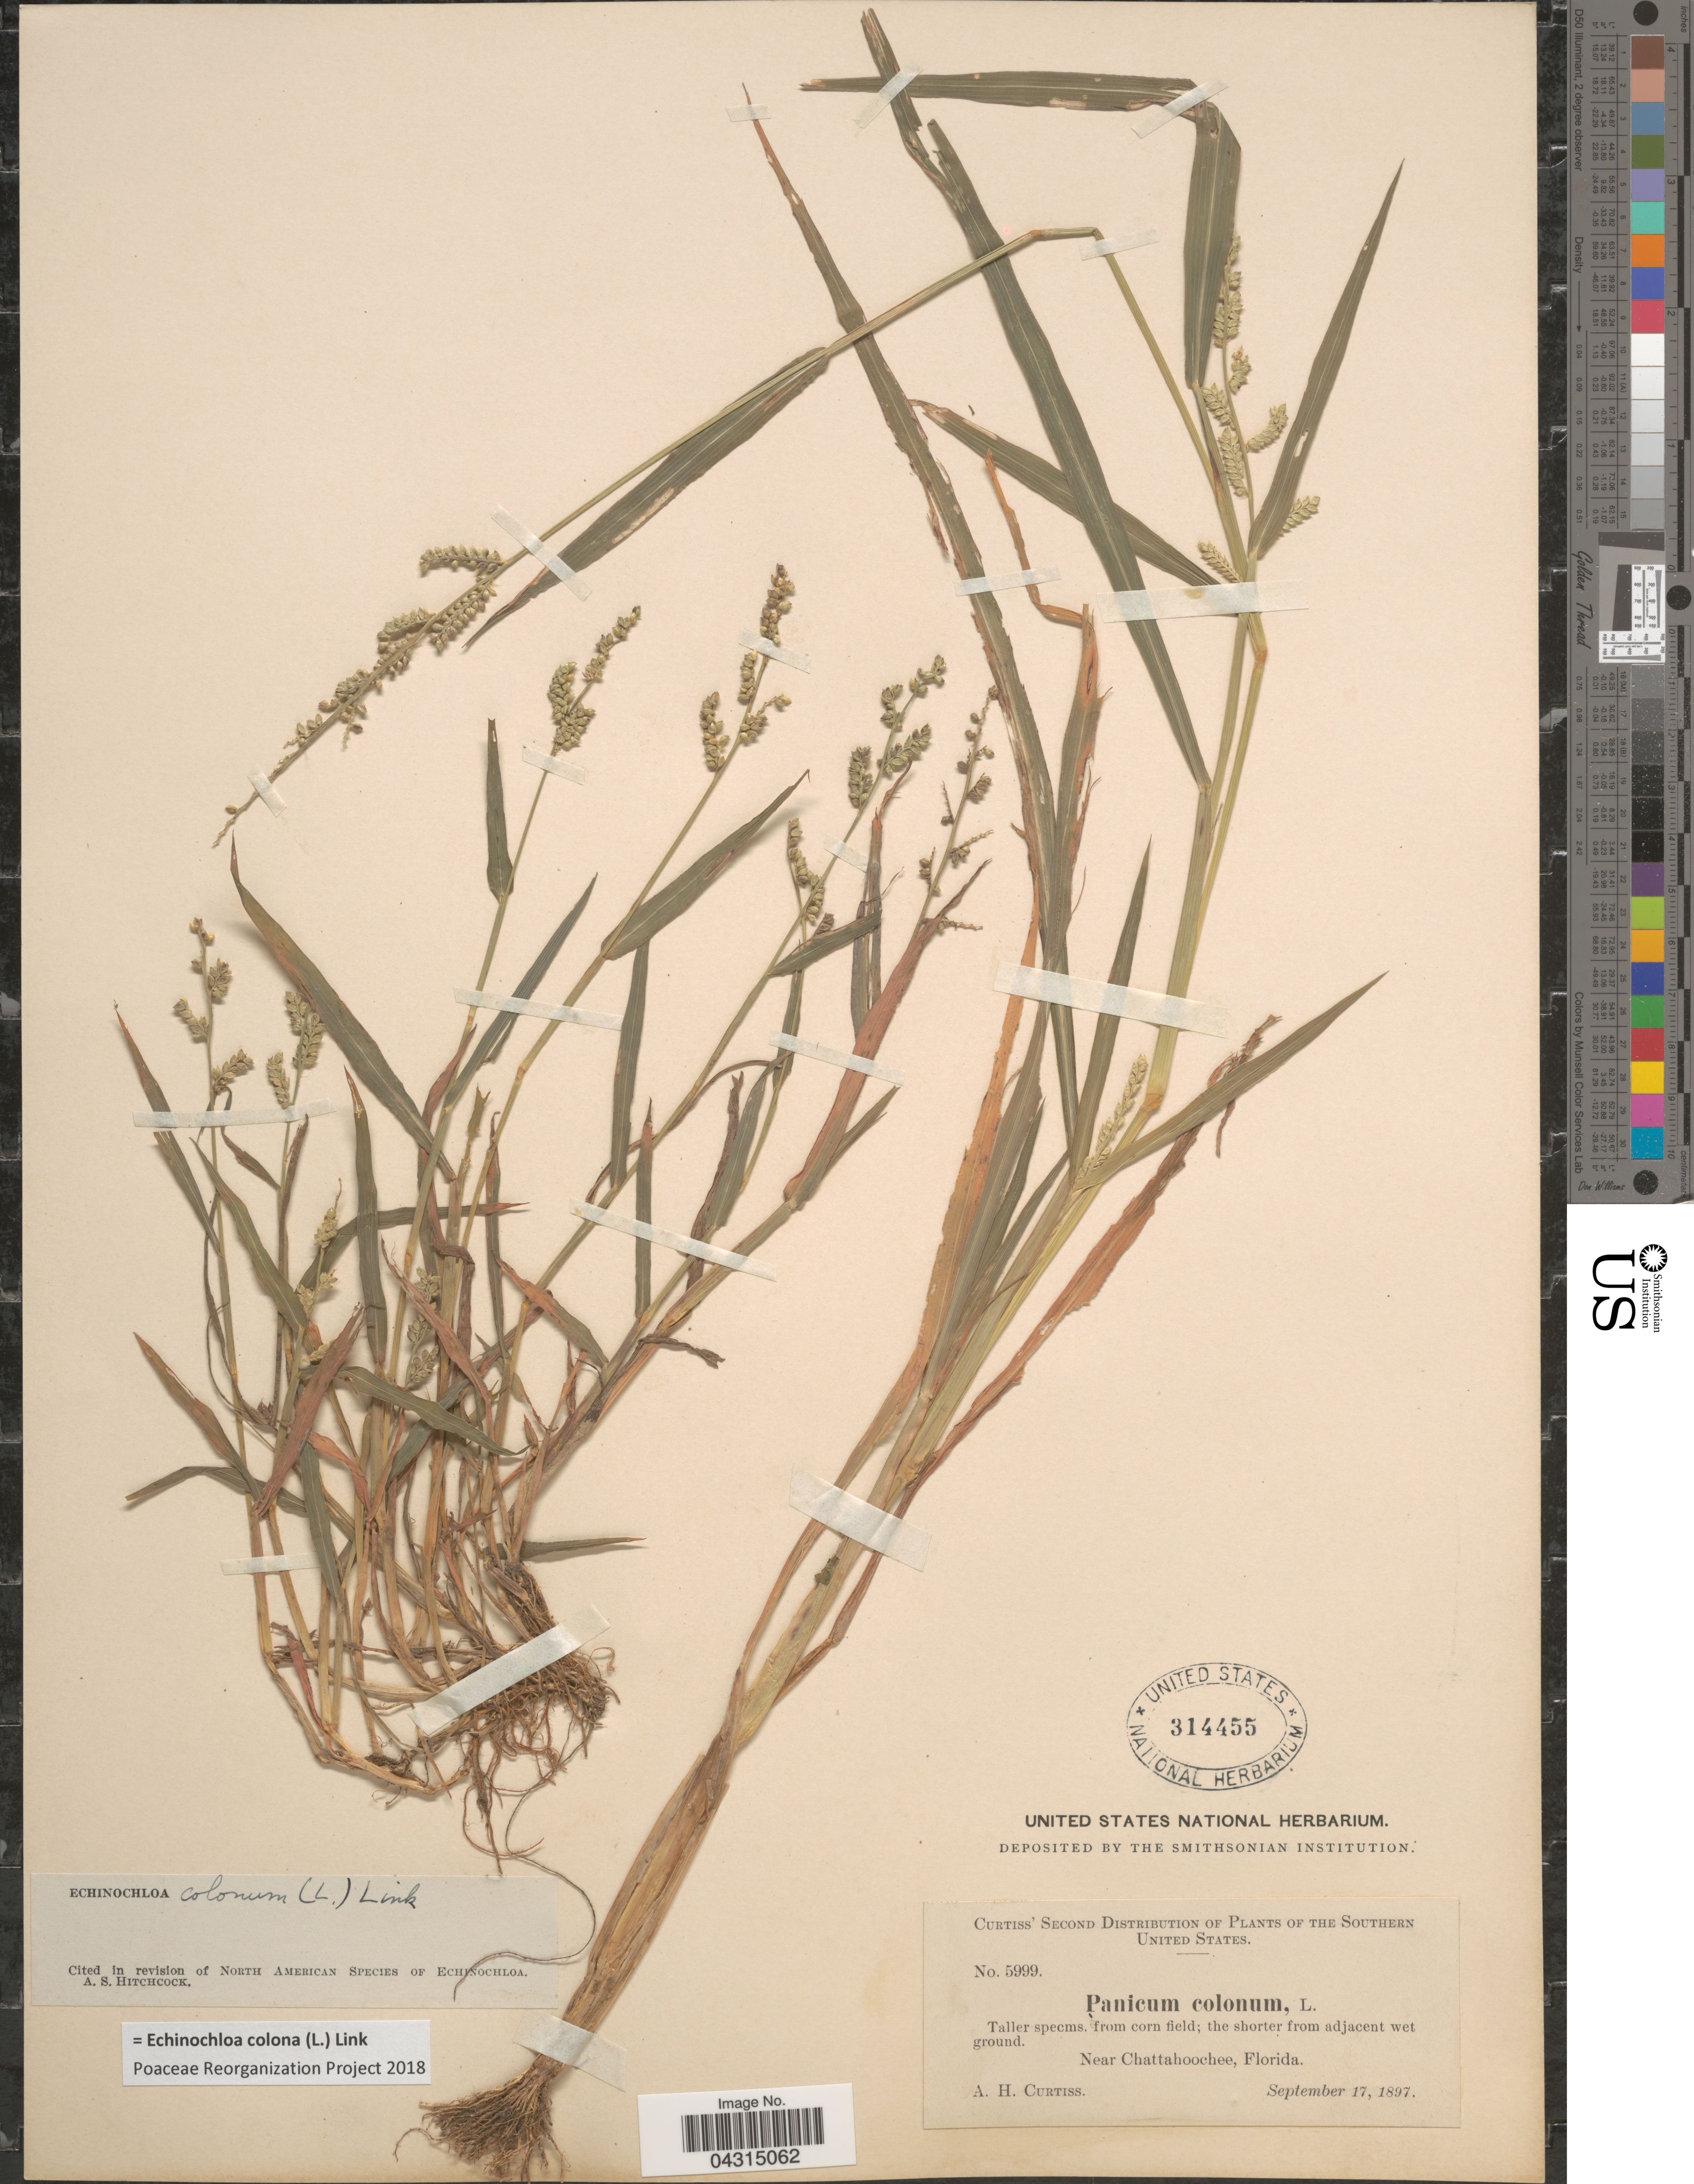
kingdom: Plantae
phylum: Tracheophyta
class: Liliopsida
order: Poales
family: Poaceae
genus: Echinochloa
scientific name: Echinochloa colona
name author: (L.) Link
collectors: A. H. Curtiss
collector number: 5999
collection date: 1897-09-17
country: United States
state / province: Florida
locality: The Southern United States. Near Chattahoochee.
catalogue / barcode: US 314455